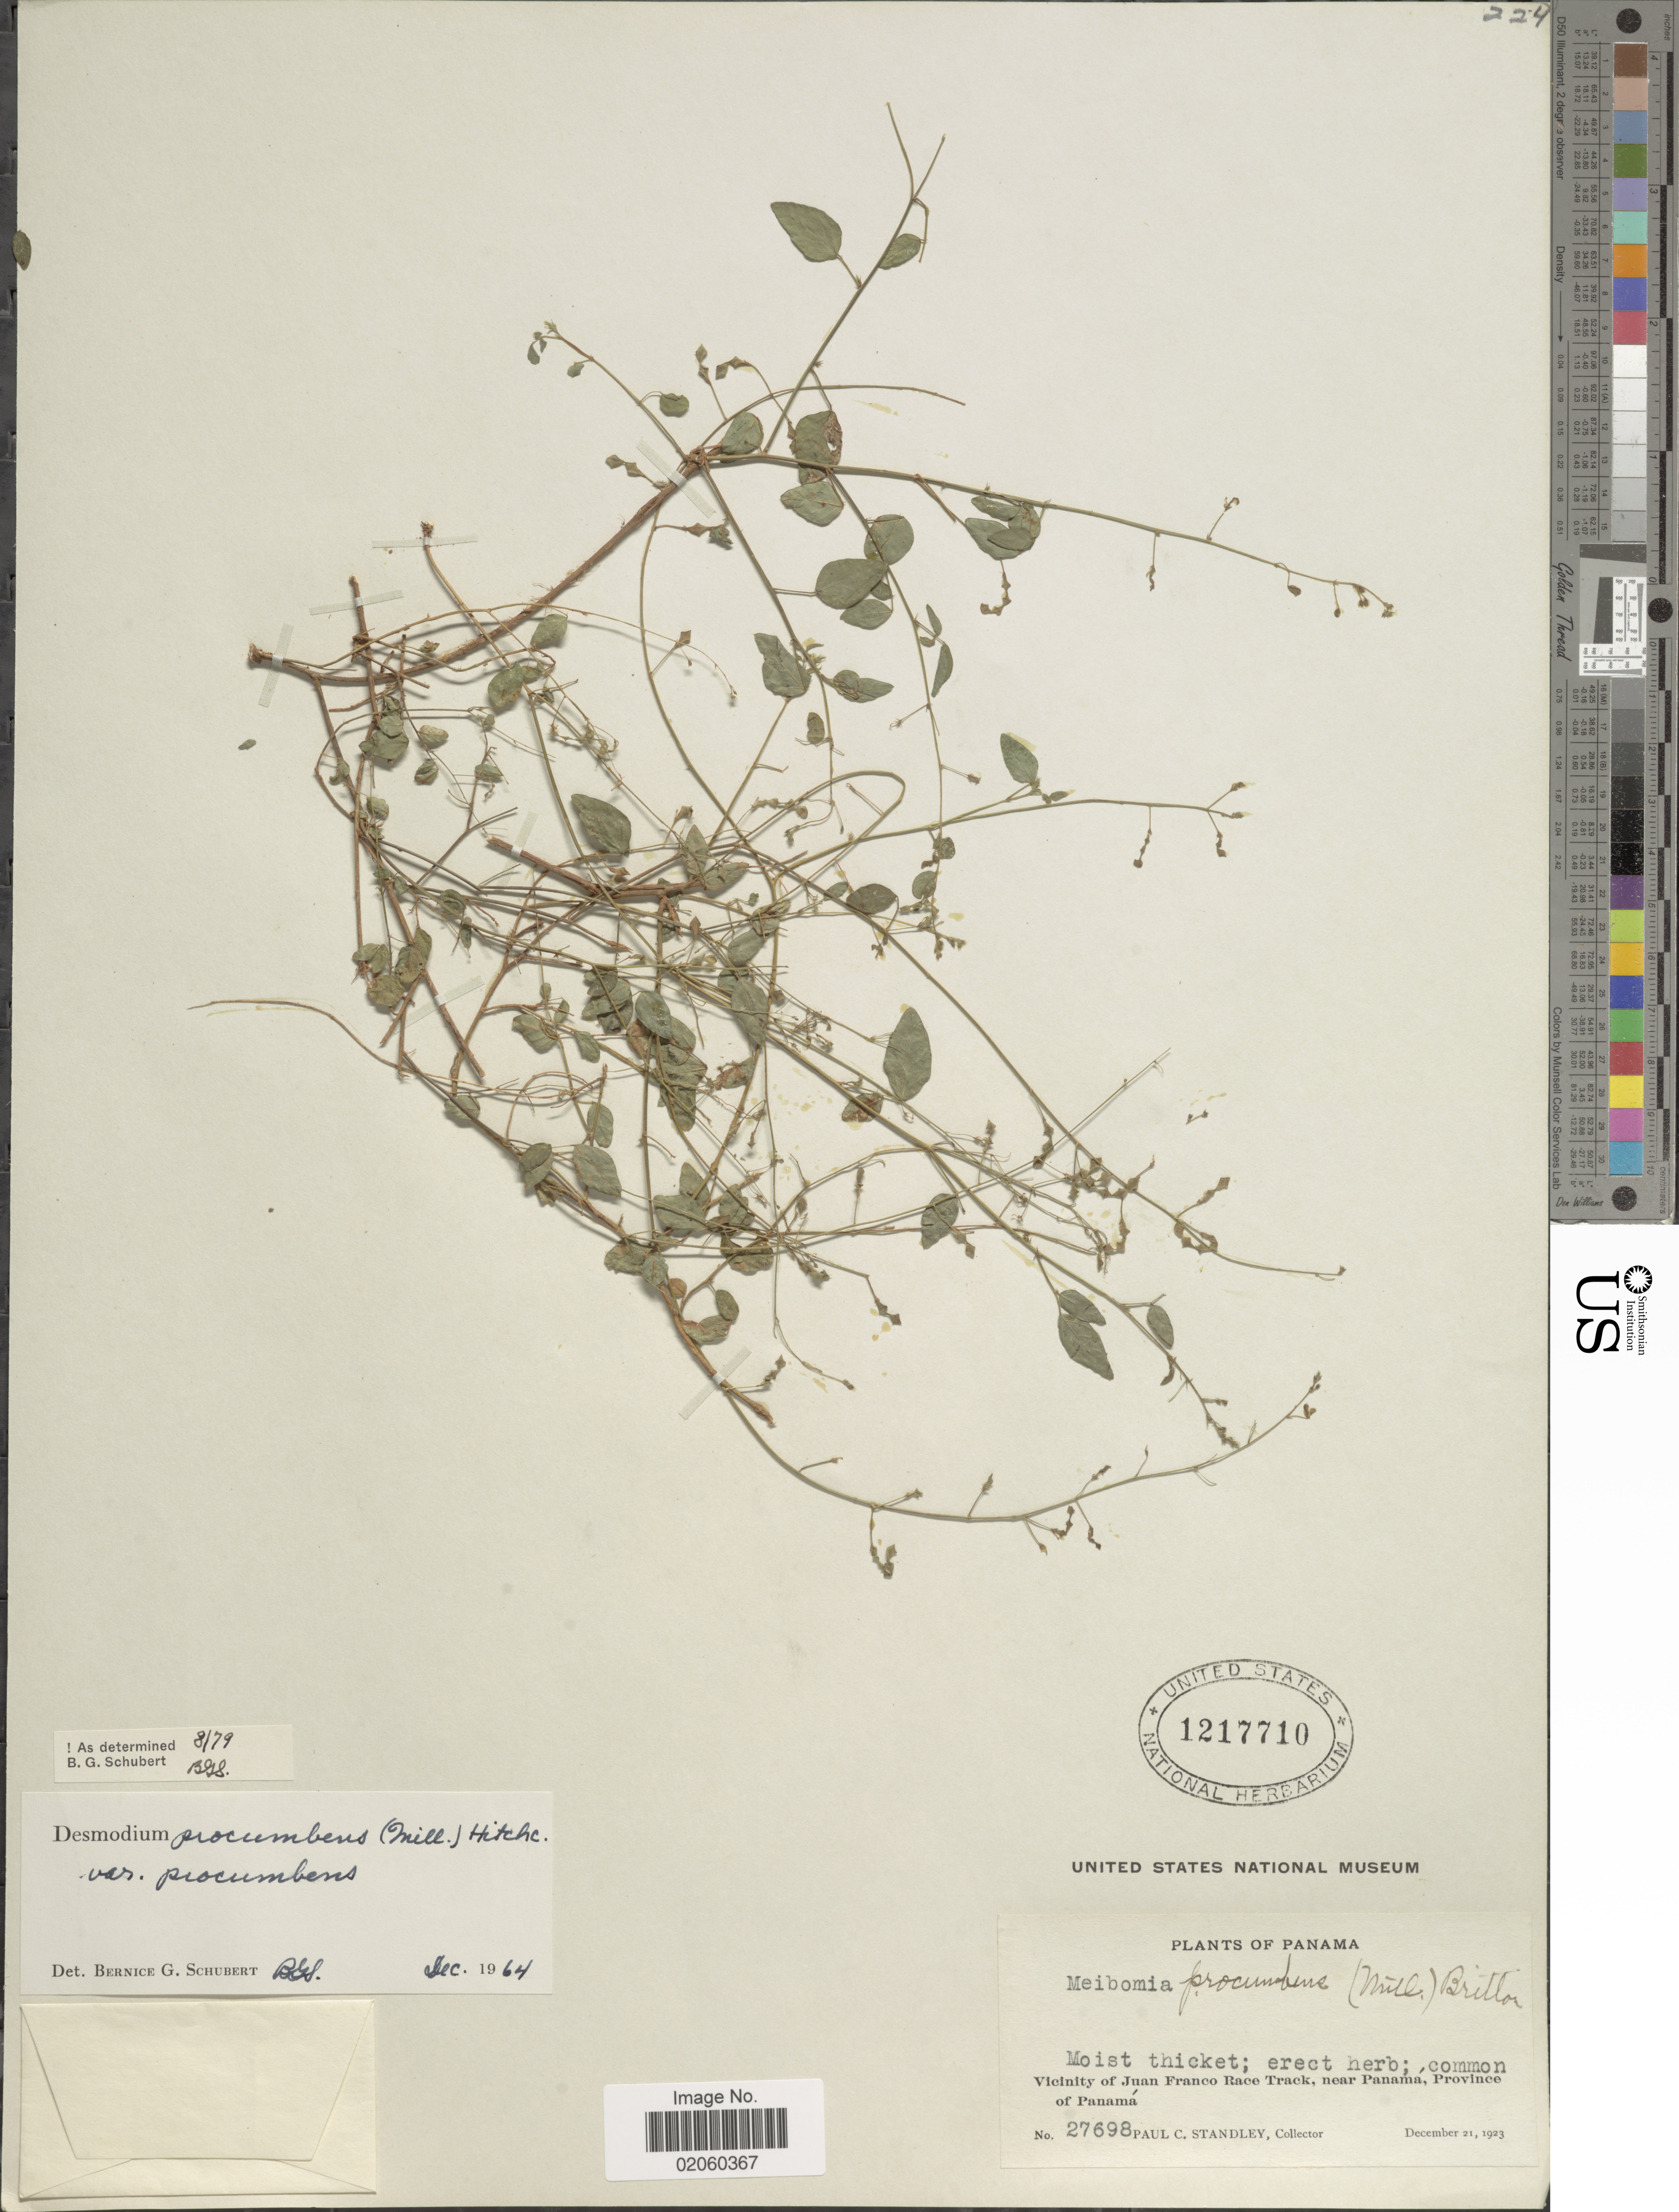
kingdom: Plantae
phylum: Tracheophyta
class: Magnoliopsida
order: Fabales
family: Fabaceae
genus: Desmodium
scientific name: Desmodium procumbens var. procumbens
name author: (Mill.) Hitchc.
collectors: P. C. Standley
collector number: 27698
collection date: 1923-12-21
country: Panama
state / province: Panamá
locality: Vicinity of Juan Franco Race Track, near Panama, Province of Panama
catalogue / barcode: US 1217710